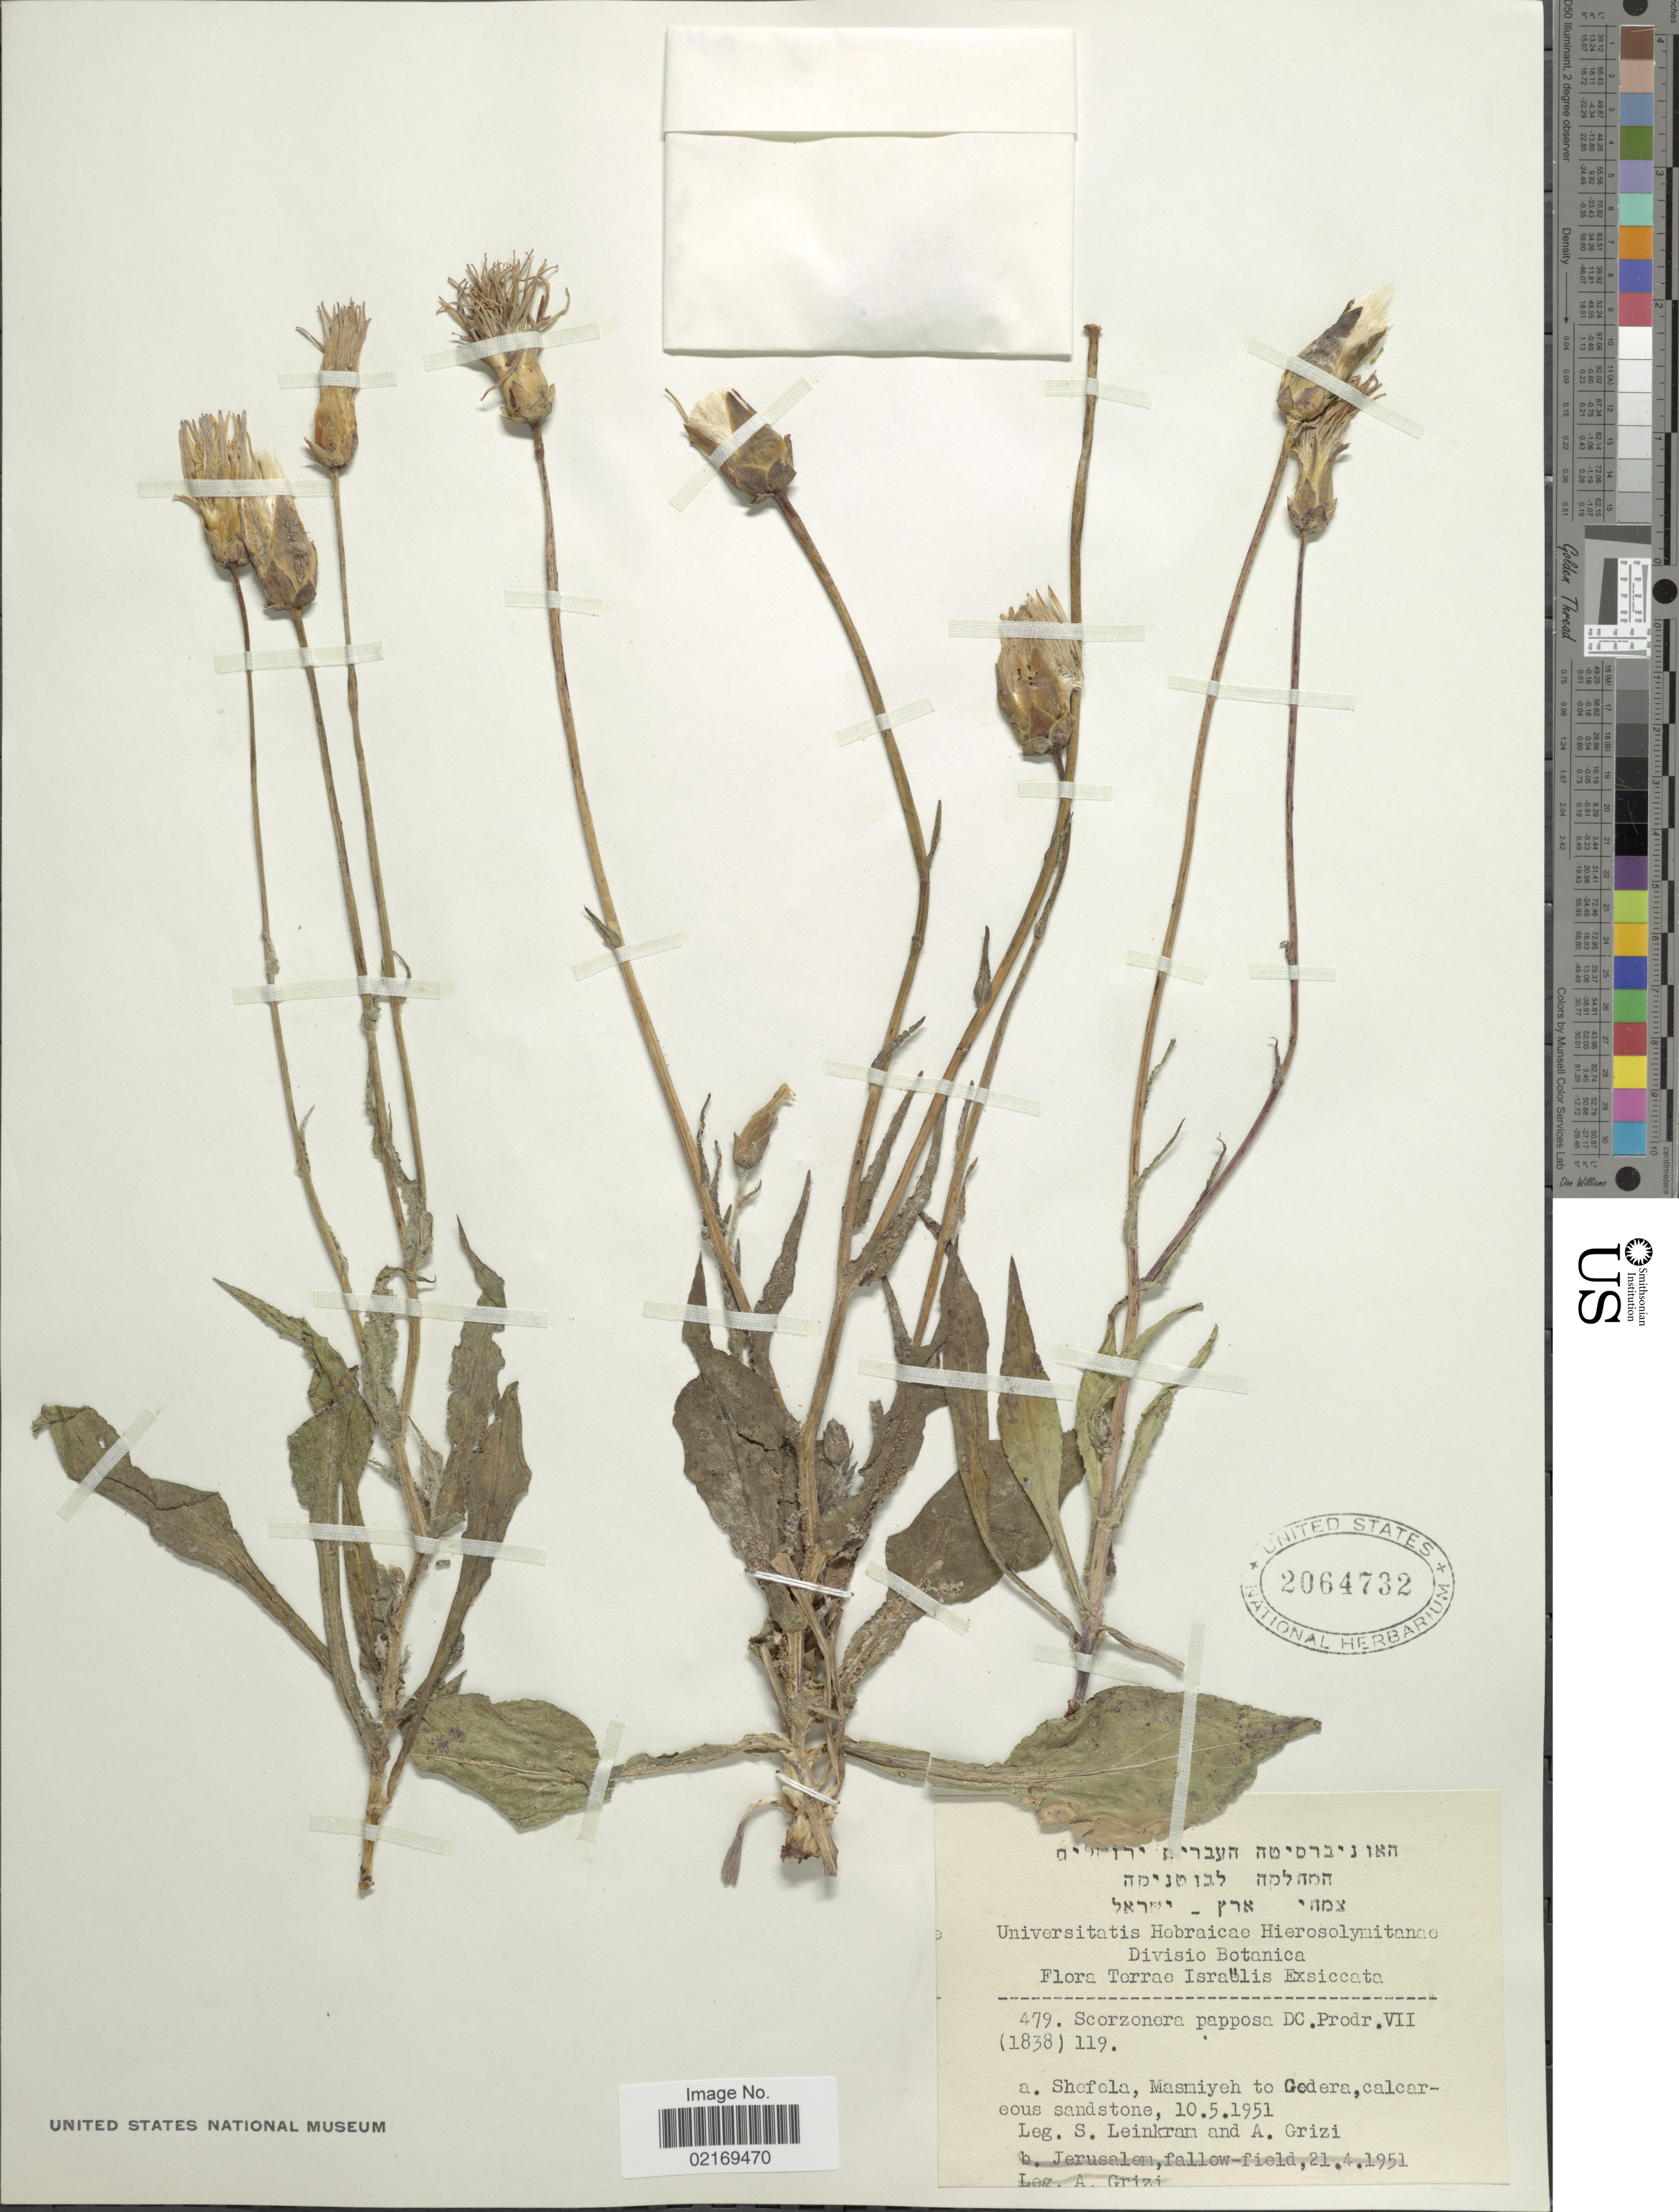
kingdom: Plantae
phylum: Tracheophyta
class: Magnoliopsida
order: Asterales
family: Asteraceae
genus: Scorzonera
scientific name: Scorzonera papposa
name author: DC.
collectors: Leinkram, S. & A. Grizi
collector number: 479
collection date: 1951-05-10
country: Israel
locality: Terrae Israelis, Shefela, Masmiyeh to Cedera, calcareous sandstone.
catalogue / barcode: US 2064732